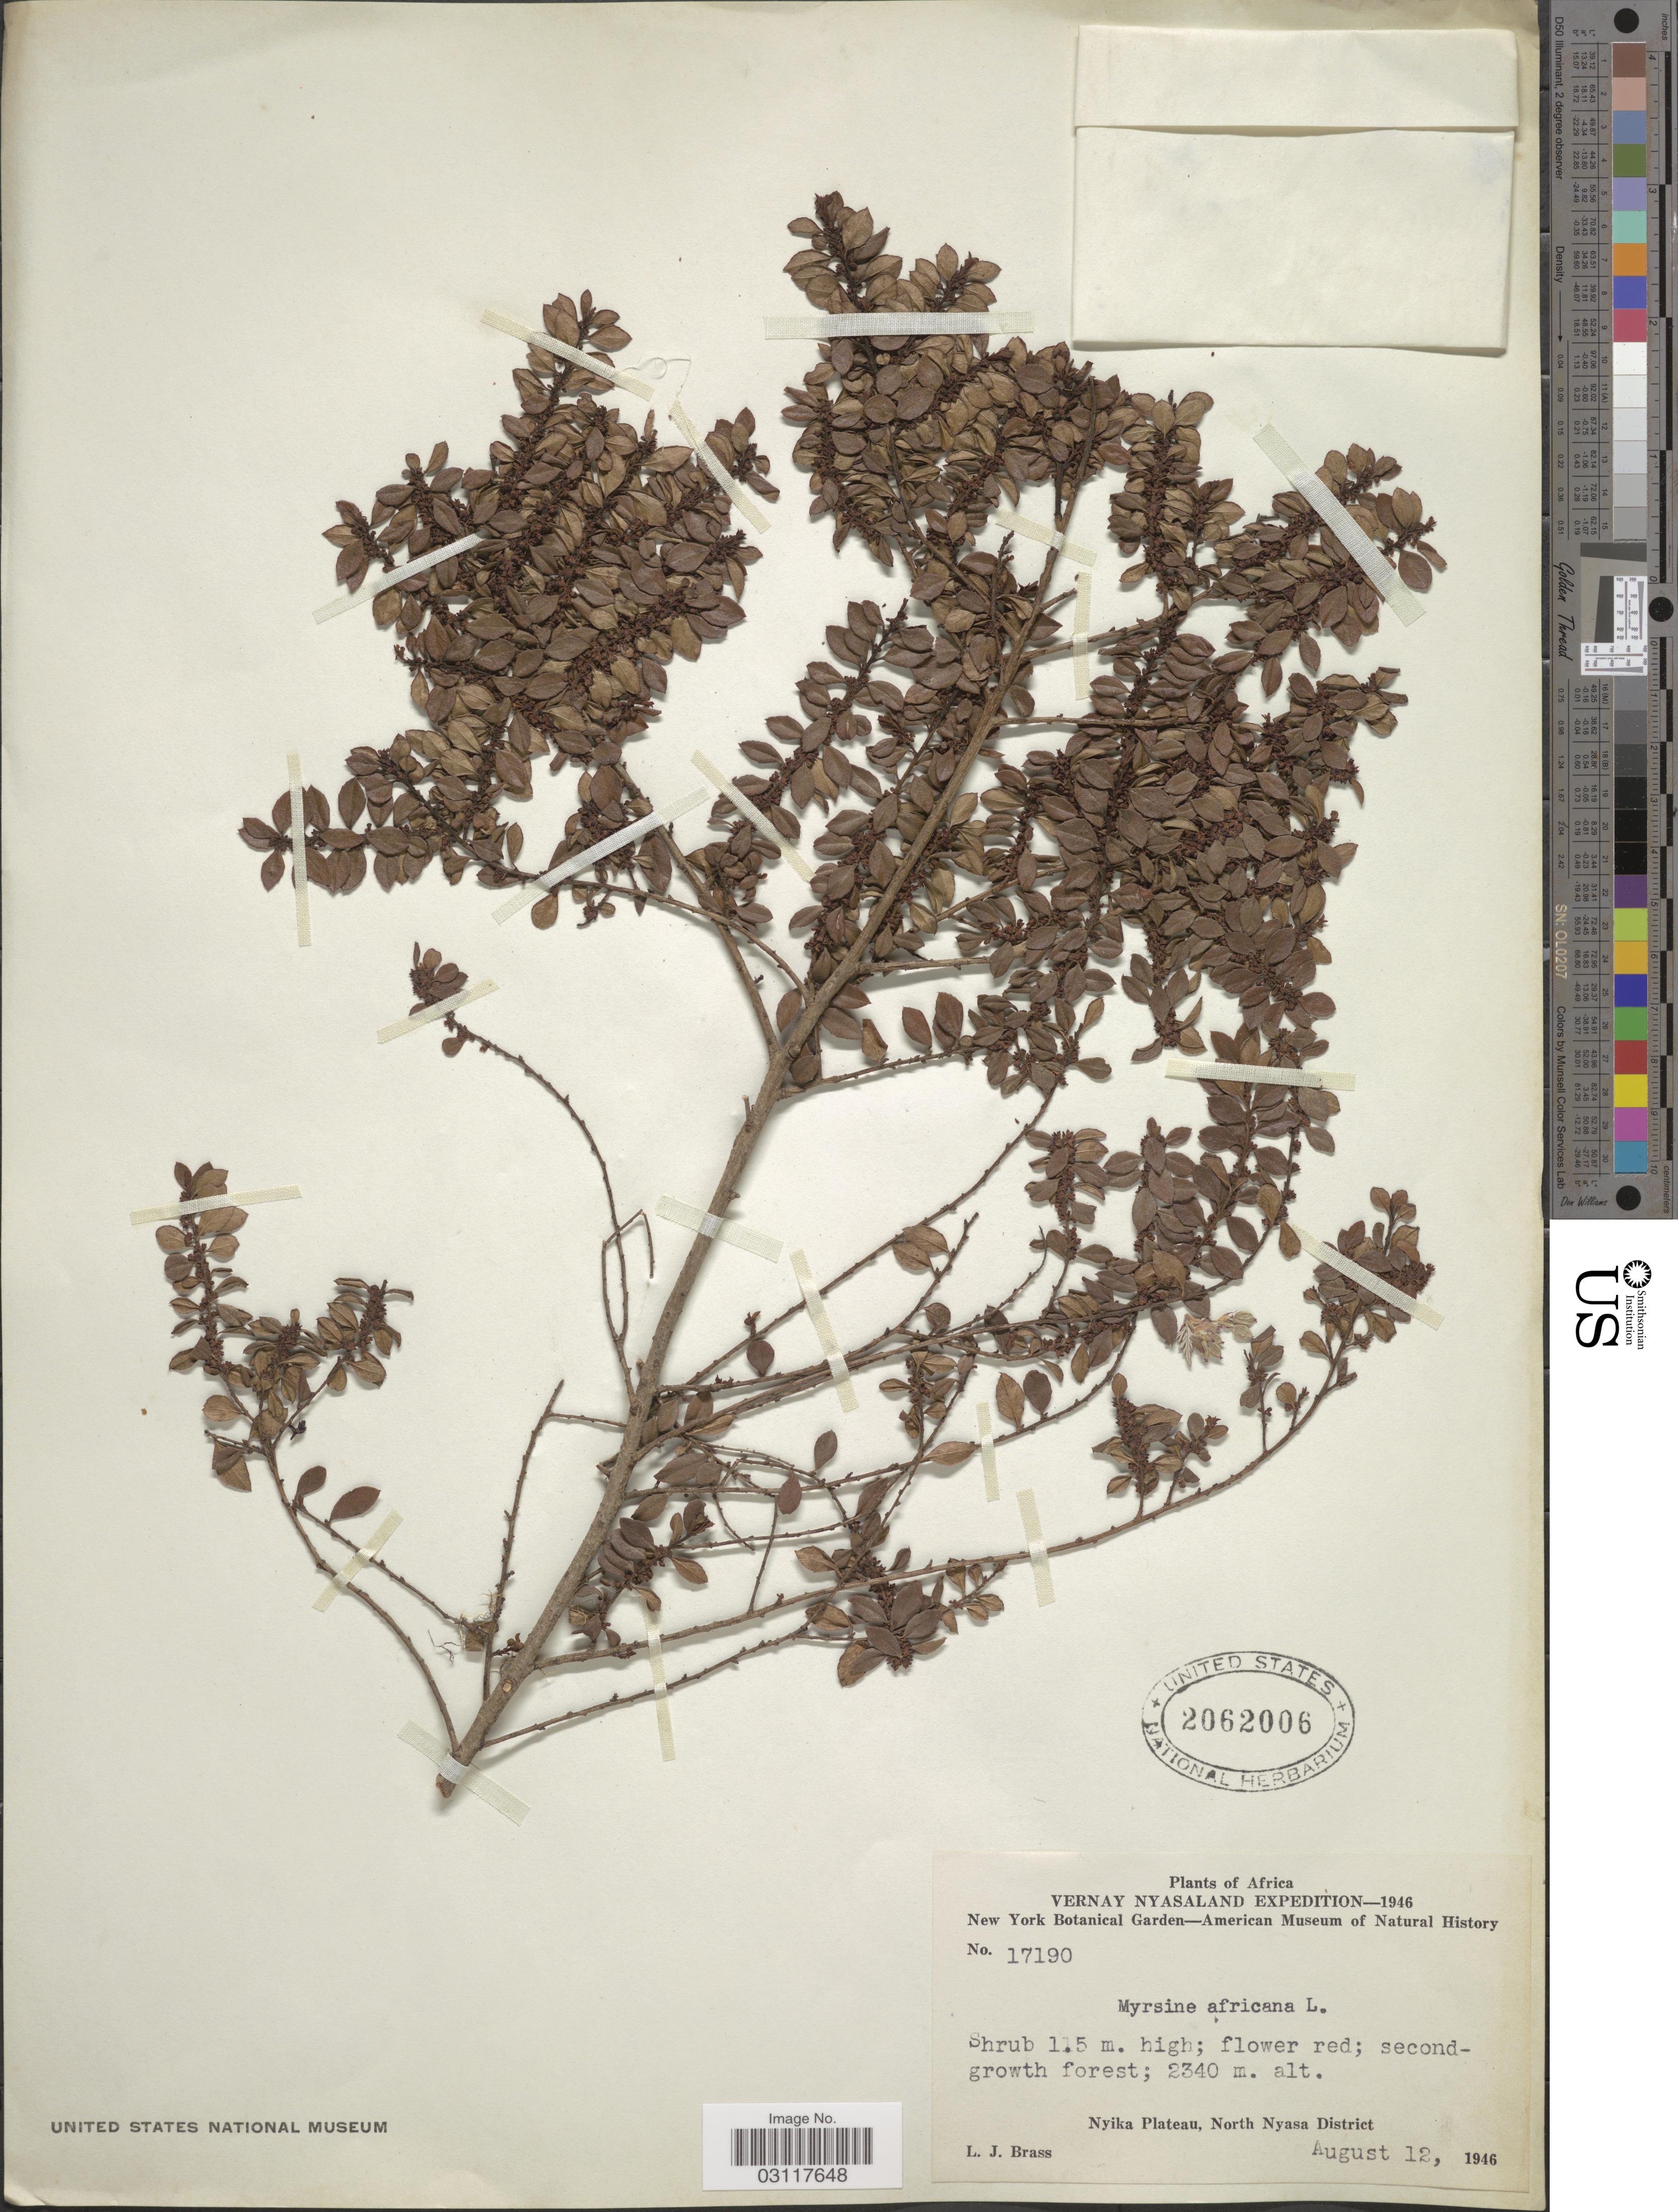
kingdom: Plantae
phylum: Tracheophyta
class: Magnoliopsida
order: Ericales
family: Primulaceae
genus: Myrsine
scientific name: Myrsine africana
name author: L.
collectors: L. J. Brass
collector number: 17190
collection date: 1946-08-12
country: Malawi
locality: Vernay Nyasaland, Nyika Plateau, North Nyasa District.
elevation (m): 2340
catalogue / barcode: US 2062006